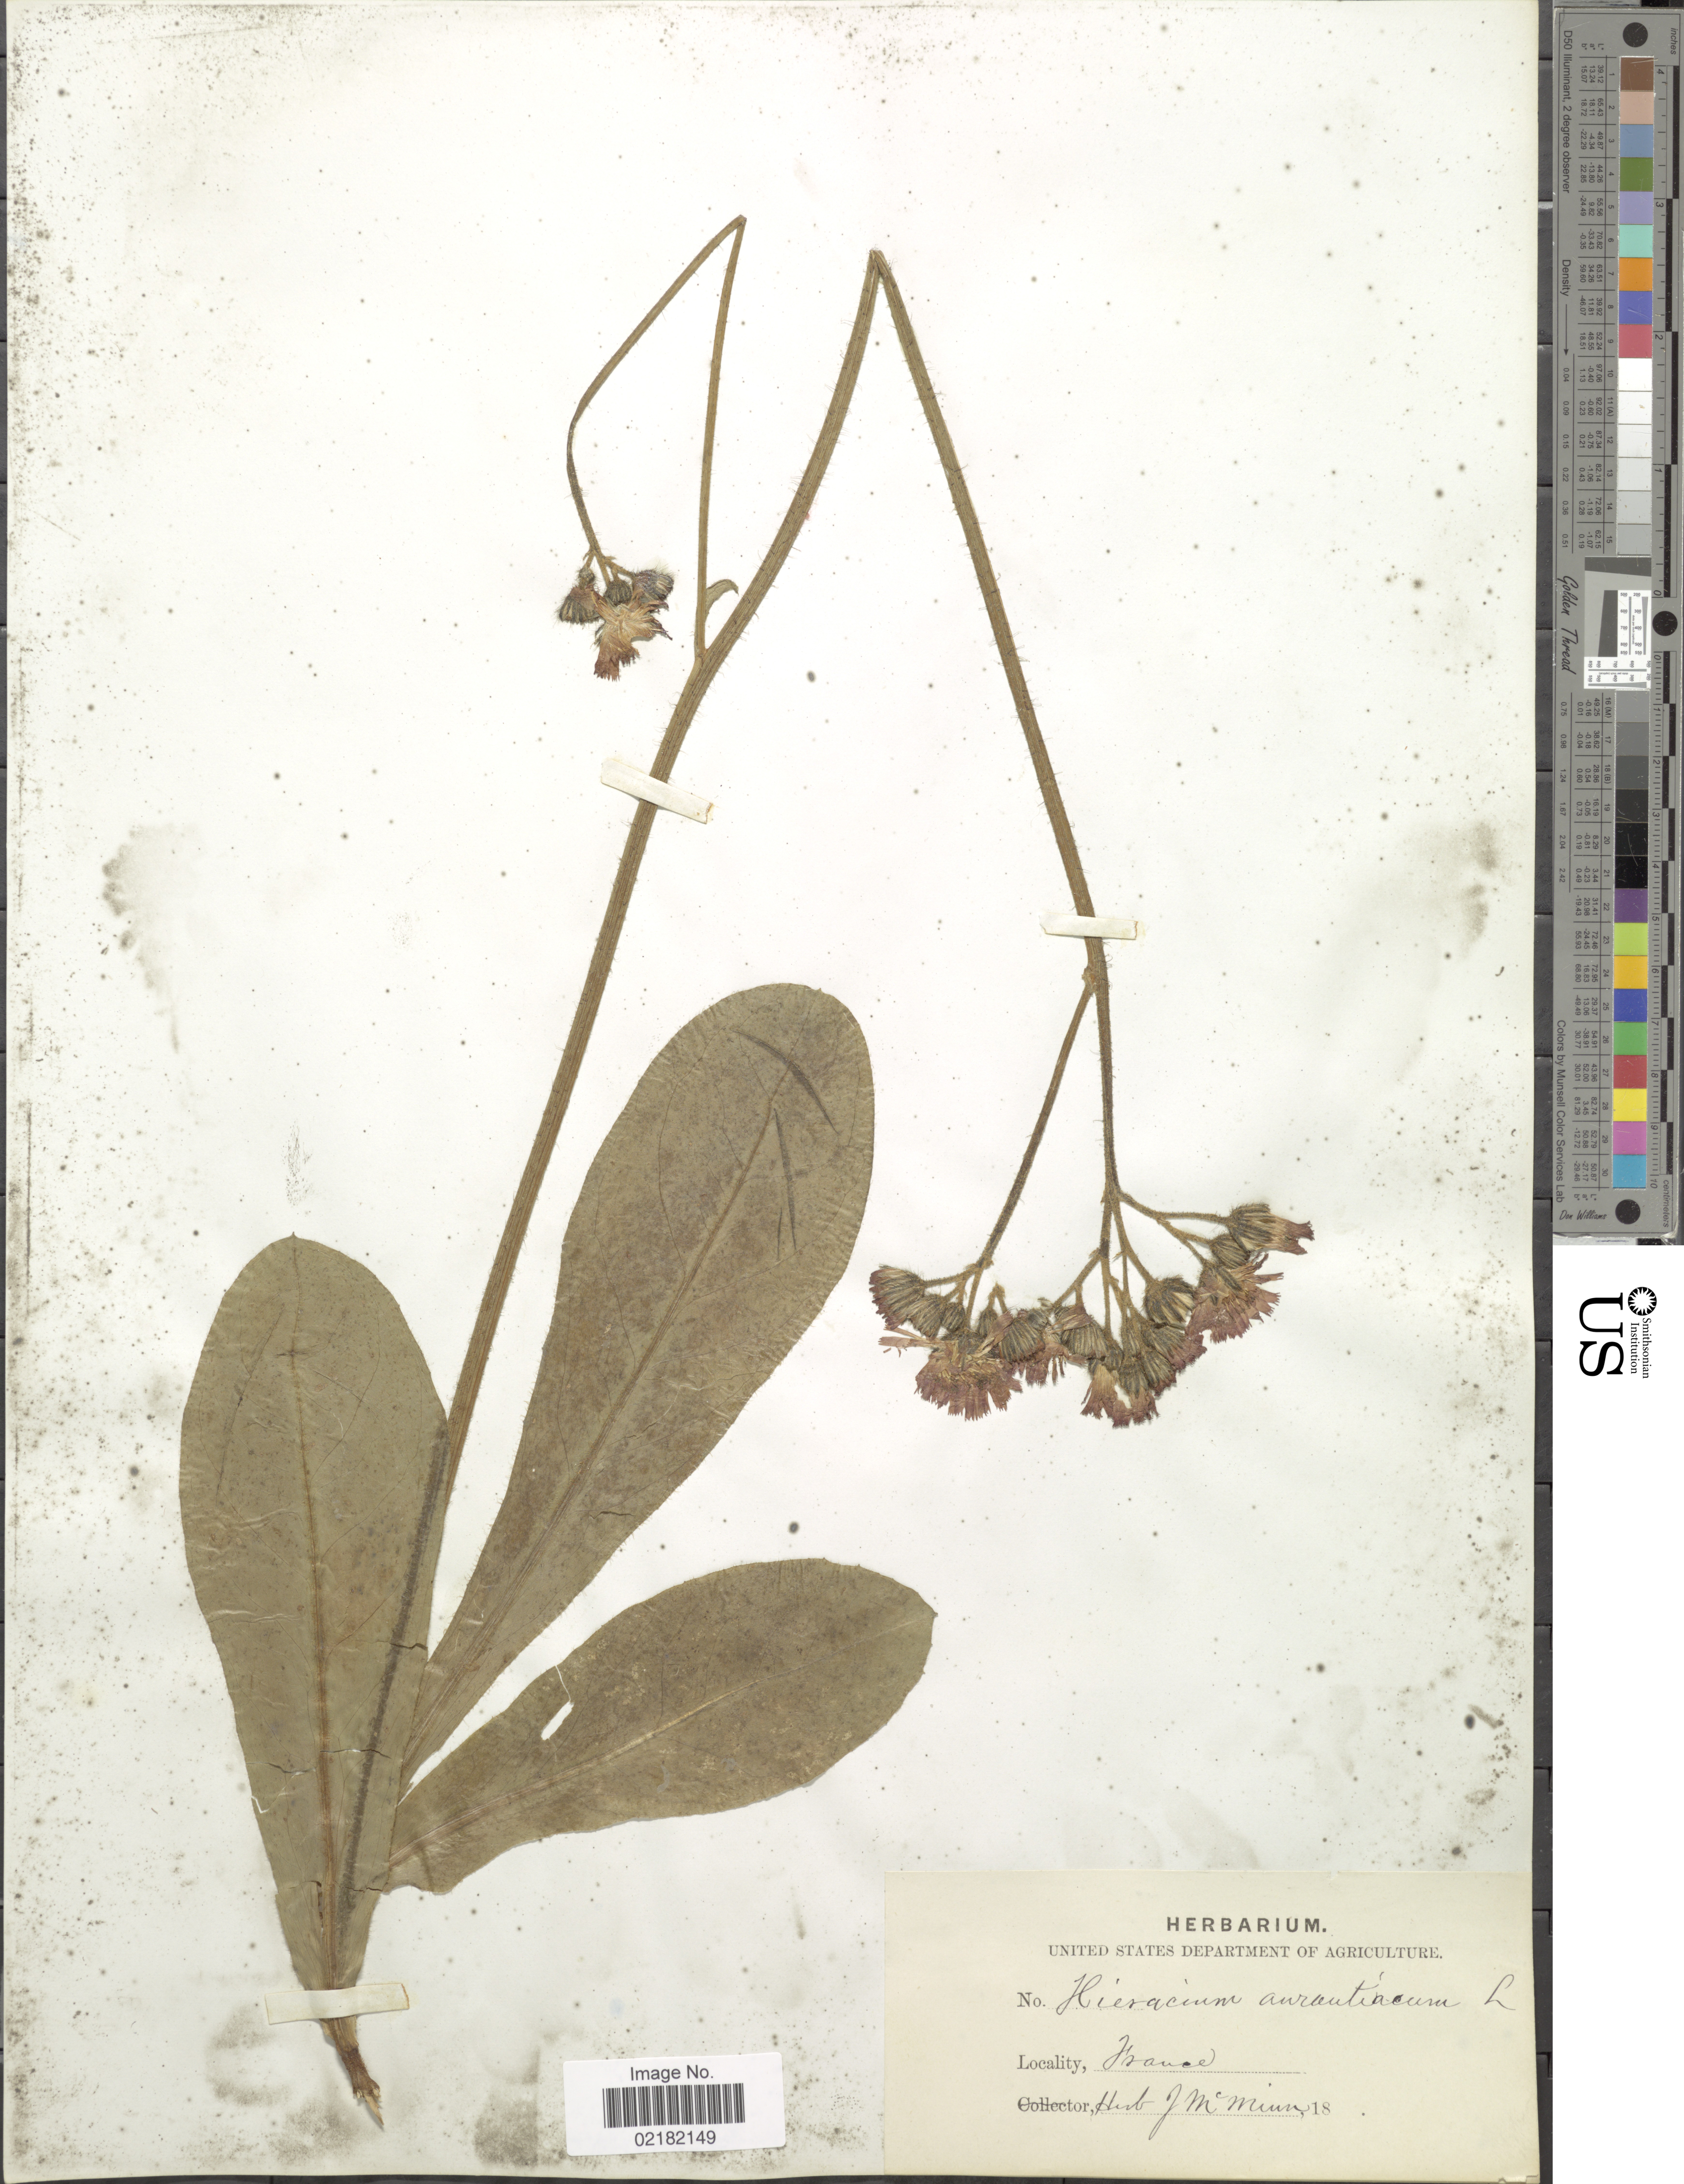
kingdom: Plantae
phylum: Tracheophyta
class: Magnoliopsida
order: Asterales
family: Asteraceae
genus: Pilosella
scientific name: Pilosella aurantiaca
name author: (L.) F.W. Schultz & Sch. Bip.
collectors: Facchini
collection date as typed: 18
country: France